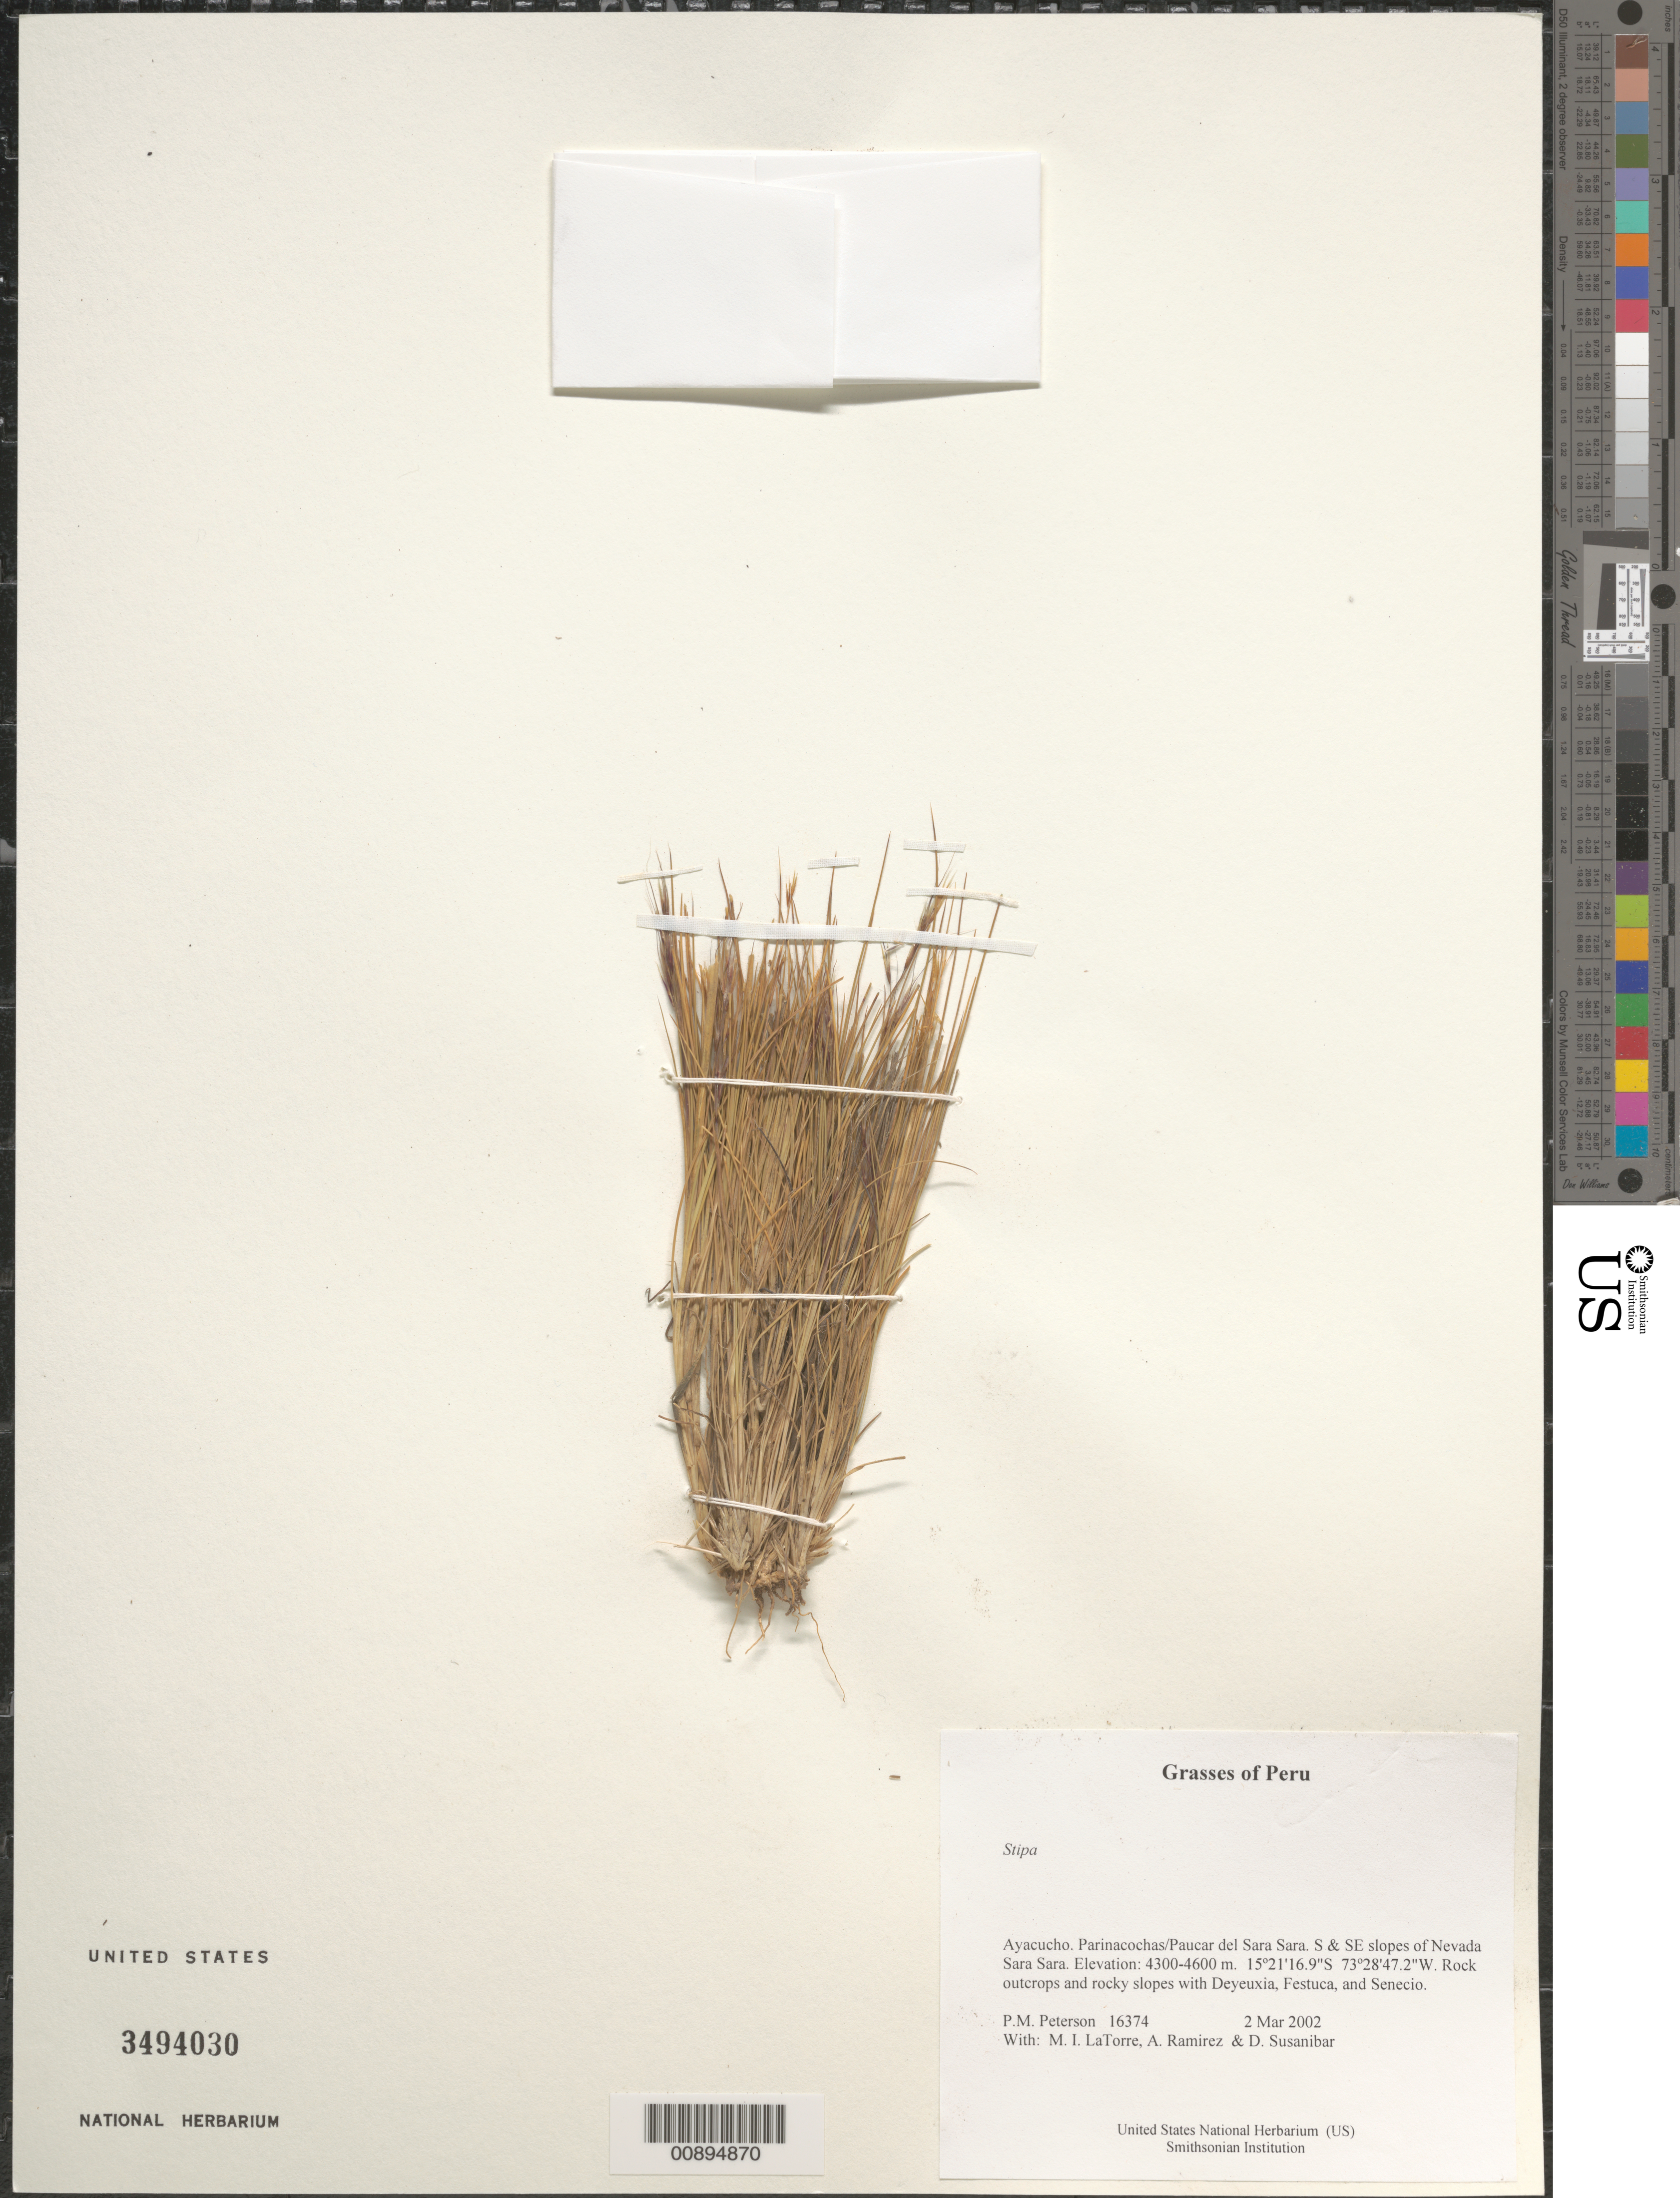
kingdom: Plantae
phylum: Tracheophyta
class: Liliopsida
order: Poales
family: Poaceae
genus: Anatherostipa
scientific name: Anatherostipa sp.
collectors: P. M. Peterson, M. I. La Torre, A. Ramírez & D. Susanibar Cruz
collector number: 16374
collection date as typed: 02 Mar 2002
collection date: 2002-03-02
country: Peru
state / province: Ayacucho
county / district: Parinacochas/Paucar del Sara Sara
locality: S & SE slopes of Nevada Sara Sara.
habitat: Rock outcrops and rocky slopes with ~Deyeuxia, Festuca, and Senecio~.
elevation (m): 4300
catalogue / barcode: US 3494030